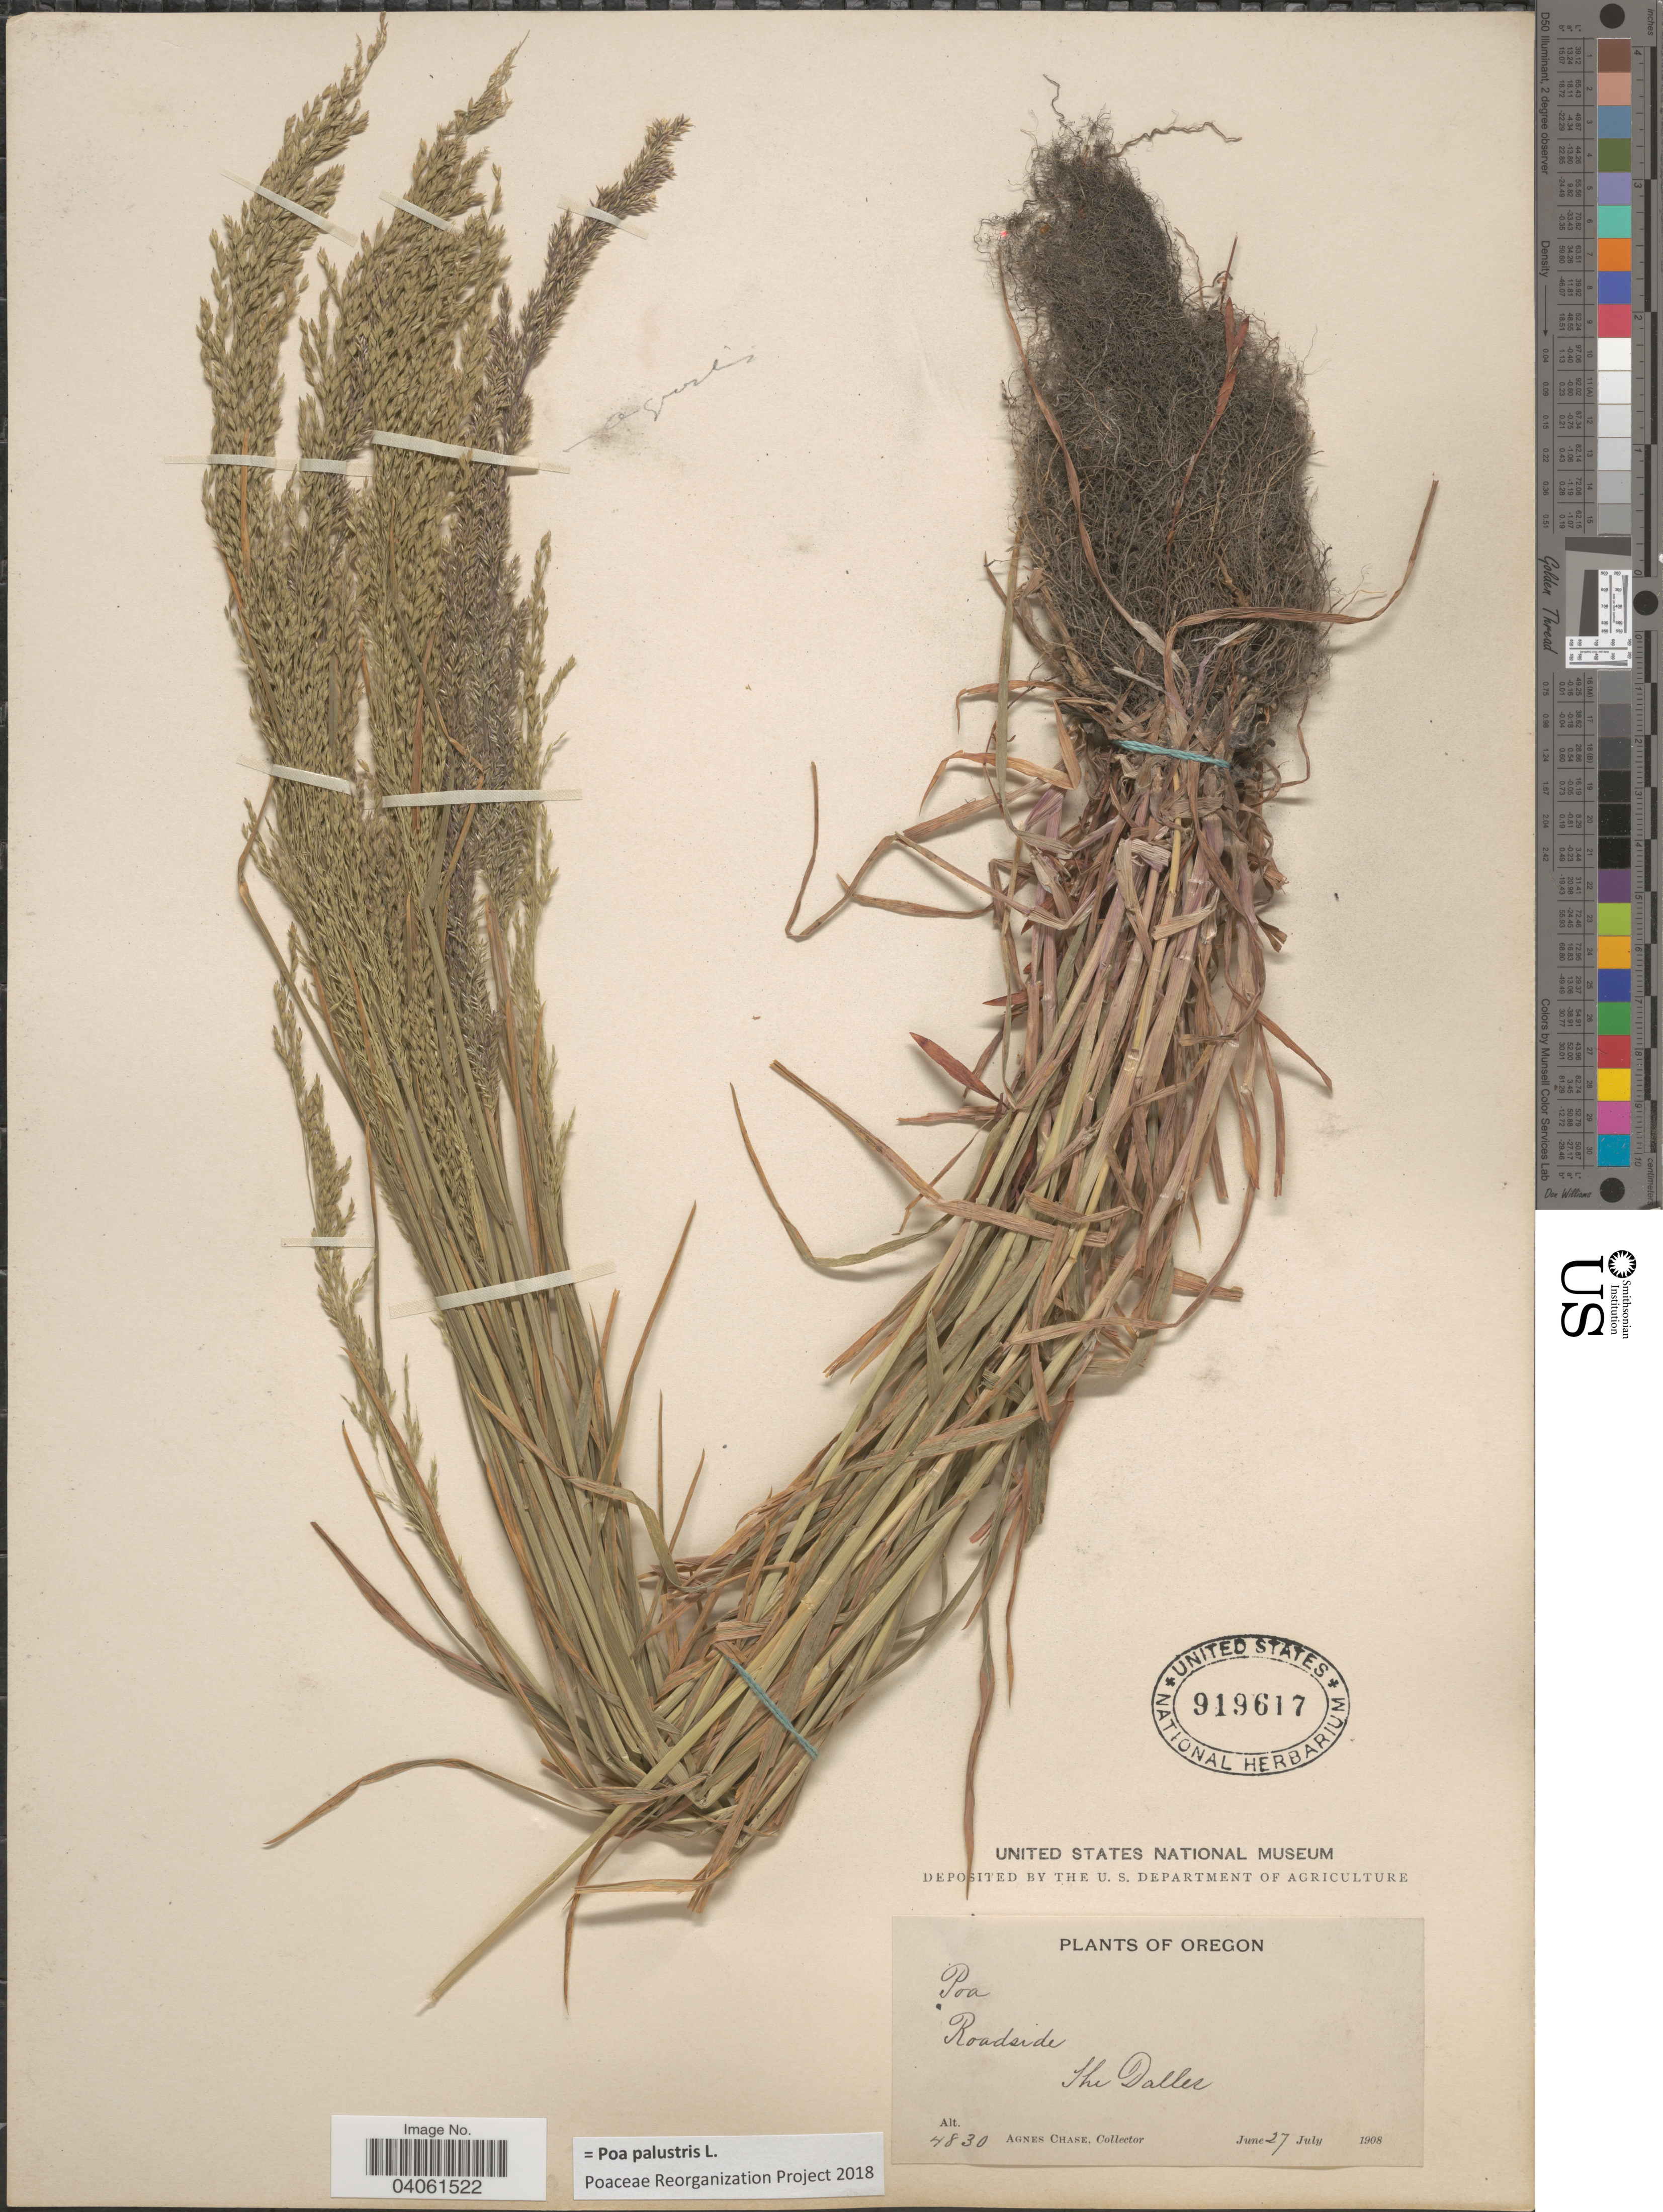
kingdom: Plantae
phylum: Tracheophyta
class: Liliopsida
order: Poales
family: Poaceae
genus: Poa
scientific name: Poa palustris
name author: L.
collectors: A. Chase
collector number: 4830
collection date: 1908-06-27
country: United States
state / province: Oregon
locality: Roadside, The Dalles.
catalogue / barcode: US 919617